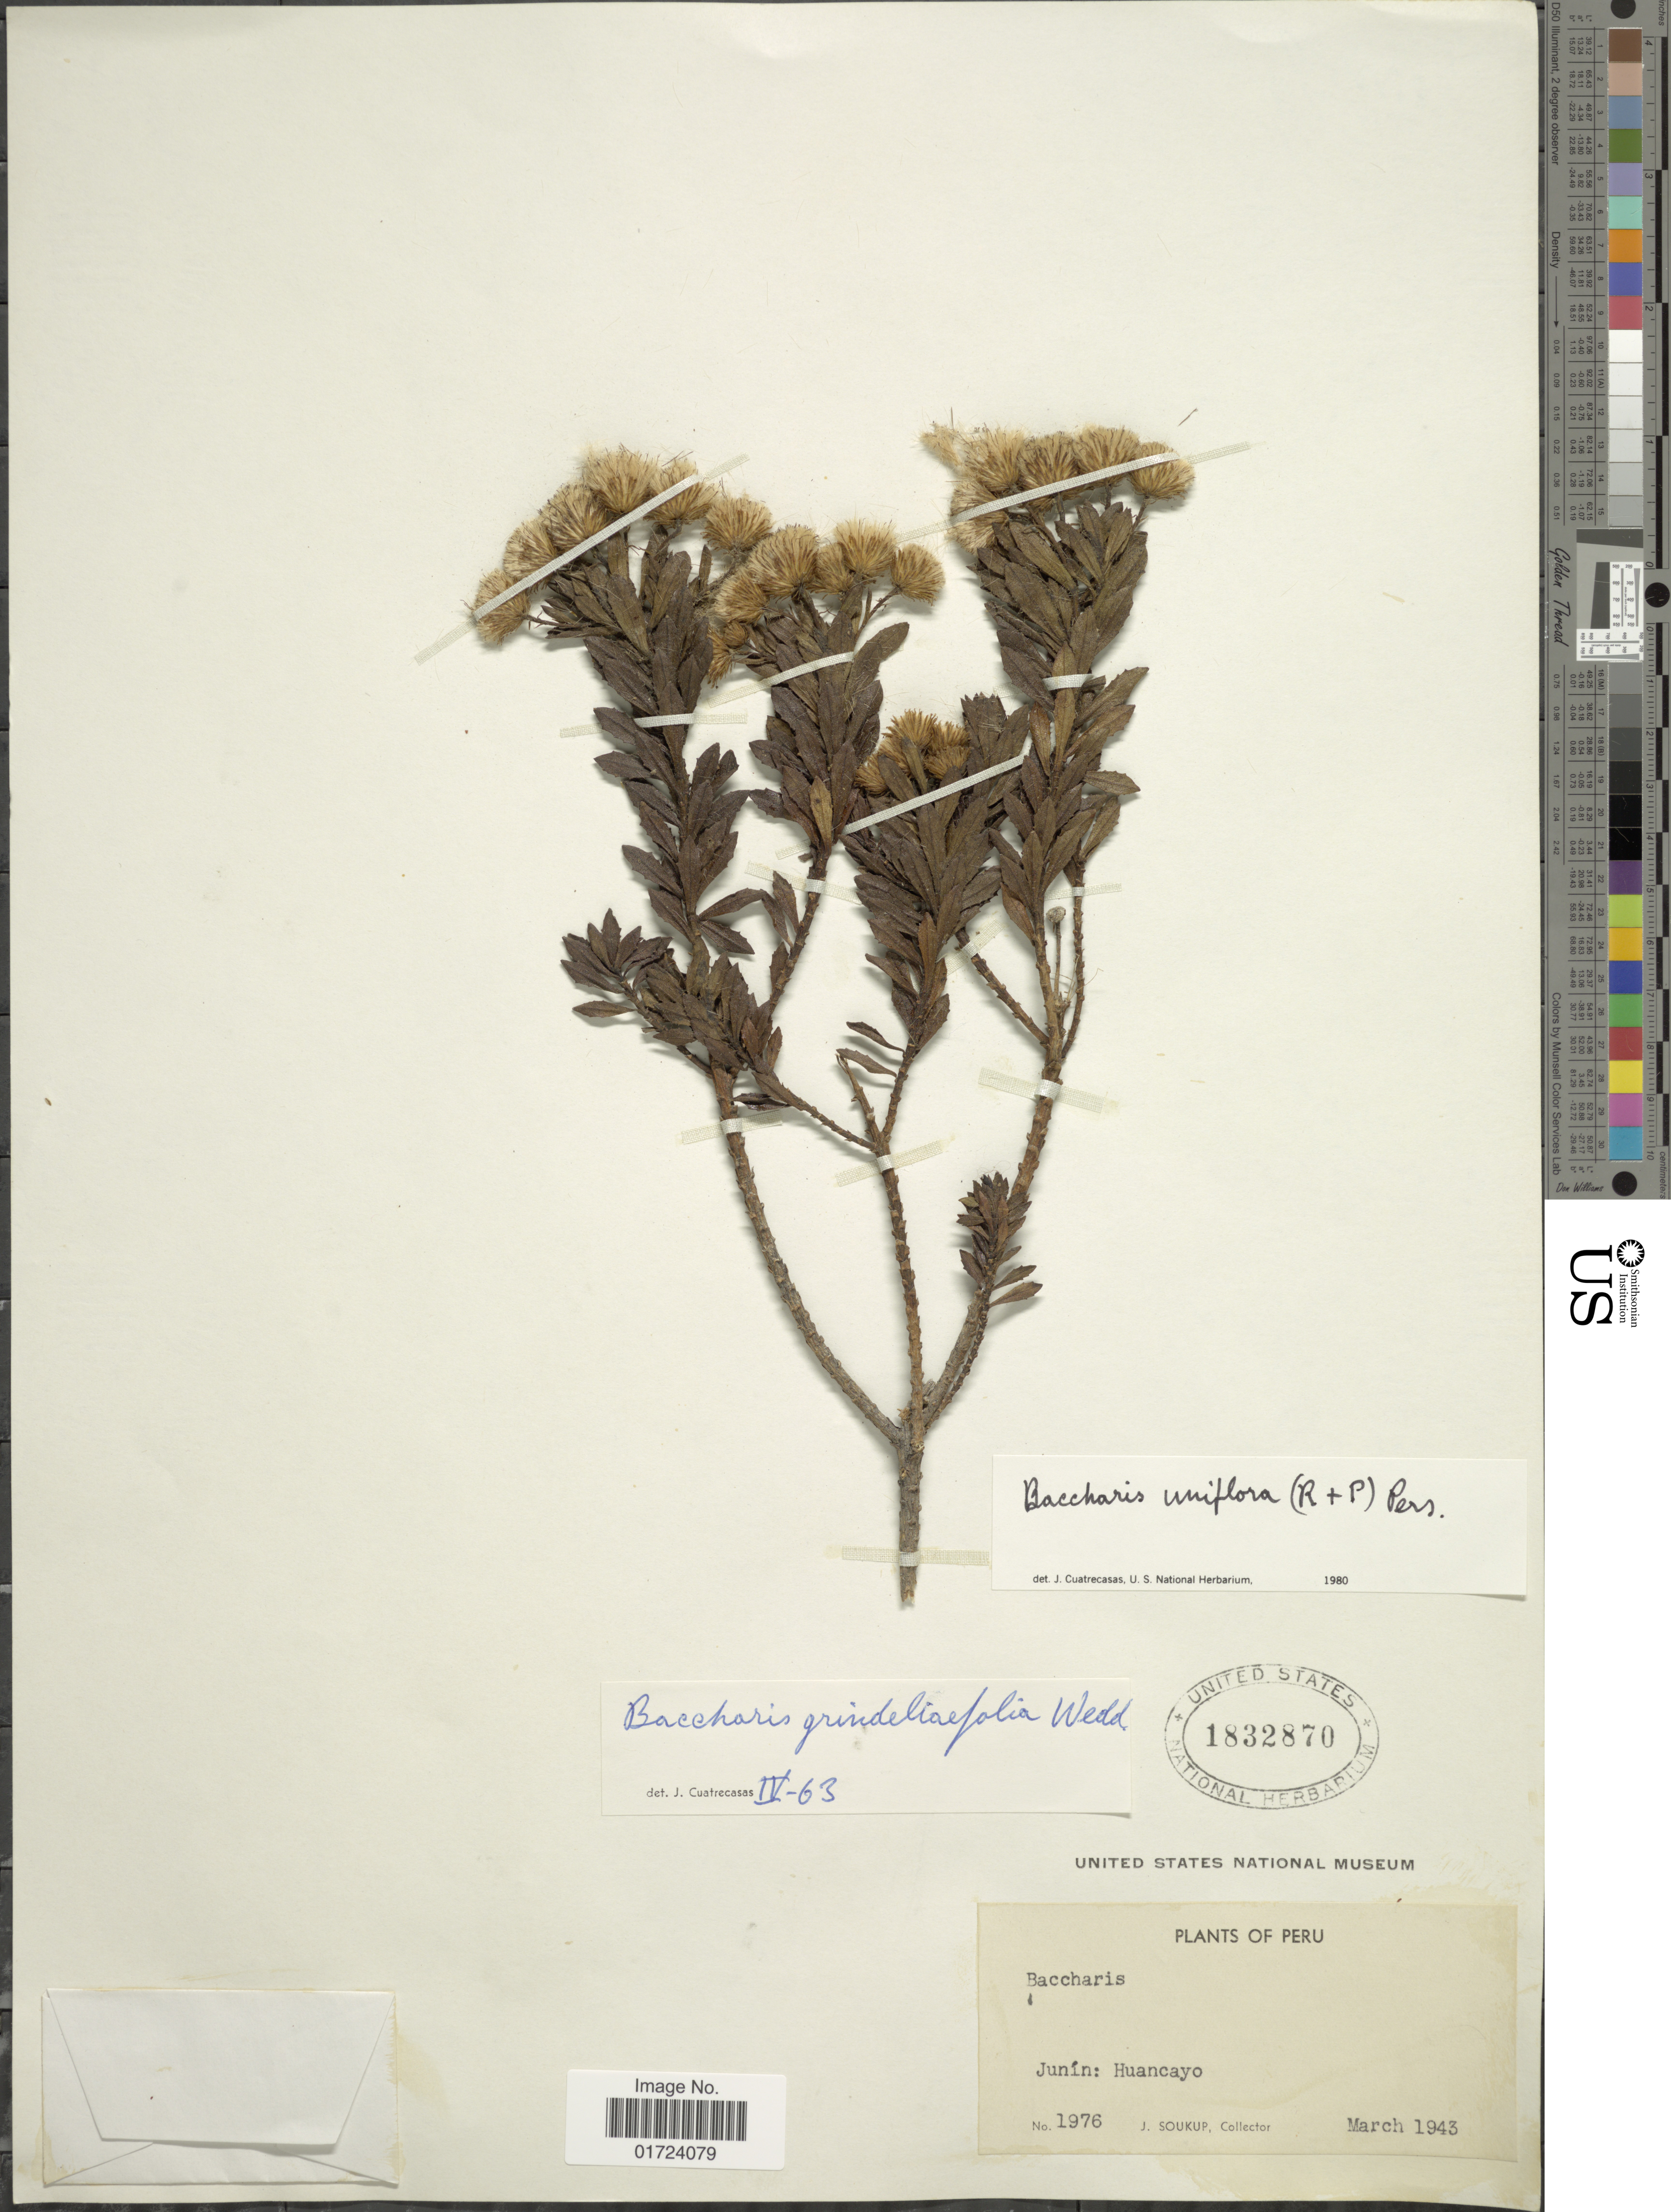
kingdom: Plantae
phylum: Tracheophyta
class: Magnoliopsida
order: Asterales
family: Asteraceae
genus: Baccharis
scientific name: Baccharis uniflora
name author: Pers.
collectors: J. Soukup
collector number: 1976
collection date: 1943-03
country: Peru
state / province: Junín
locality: Junin: Huancayo.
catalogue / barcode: US 1832870